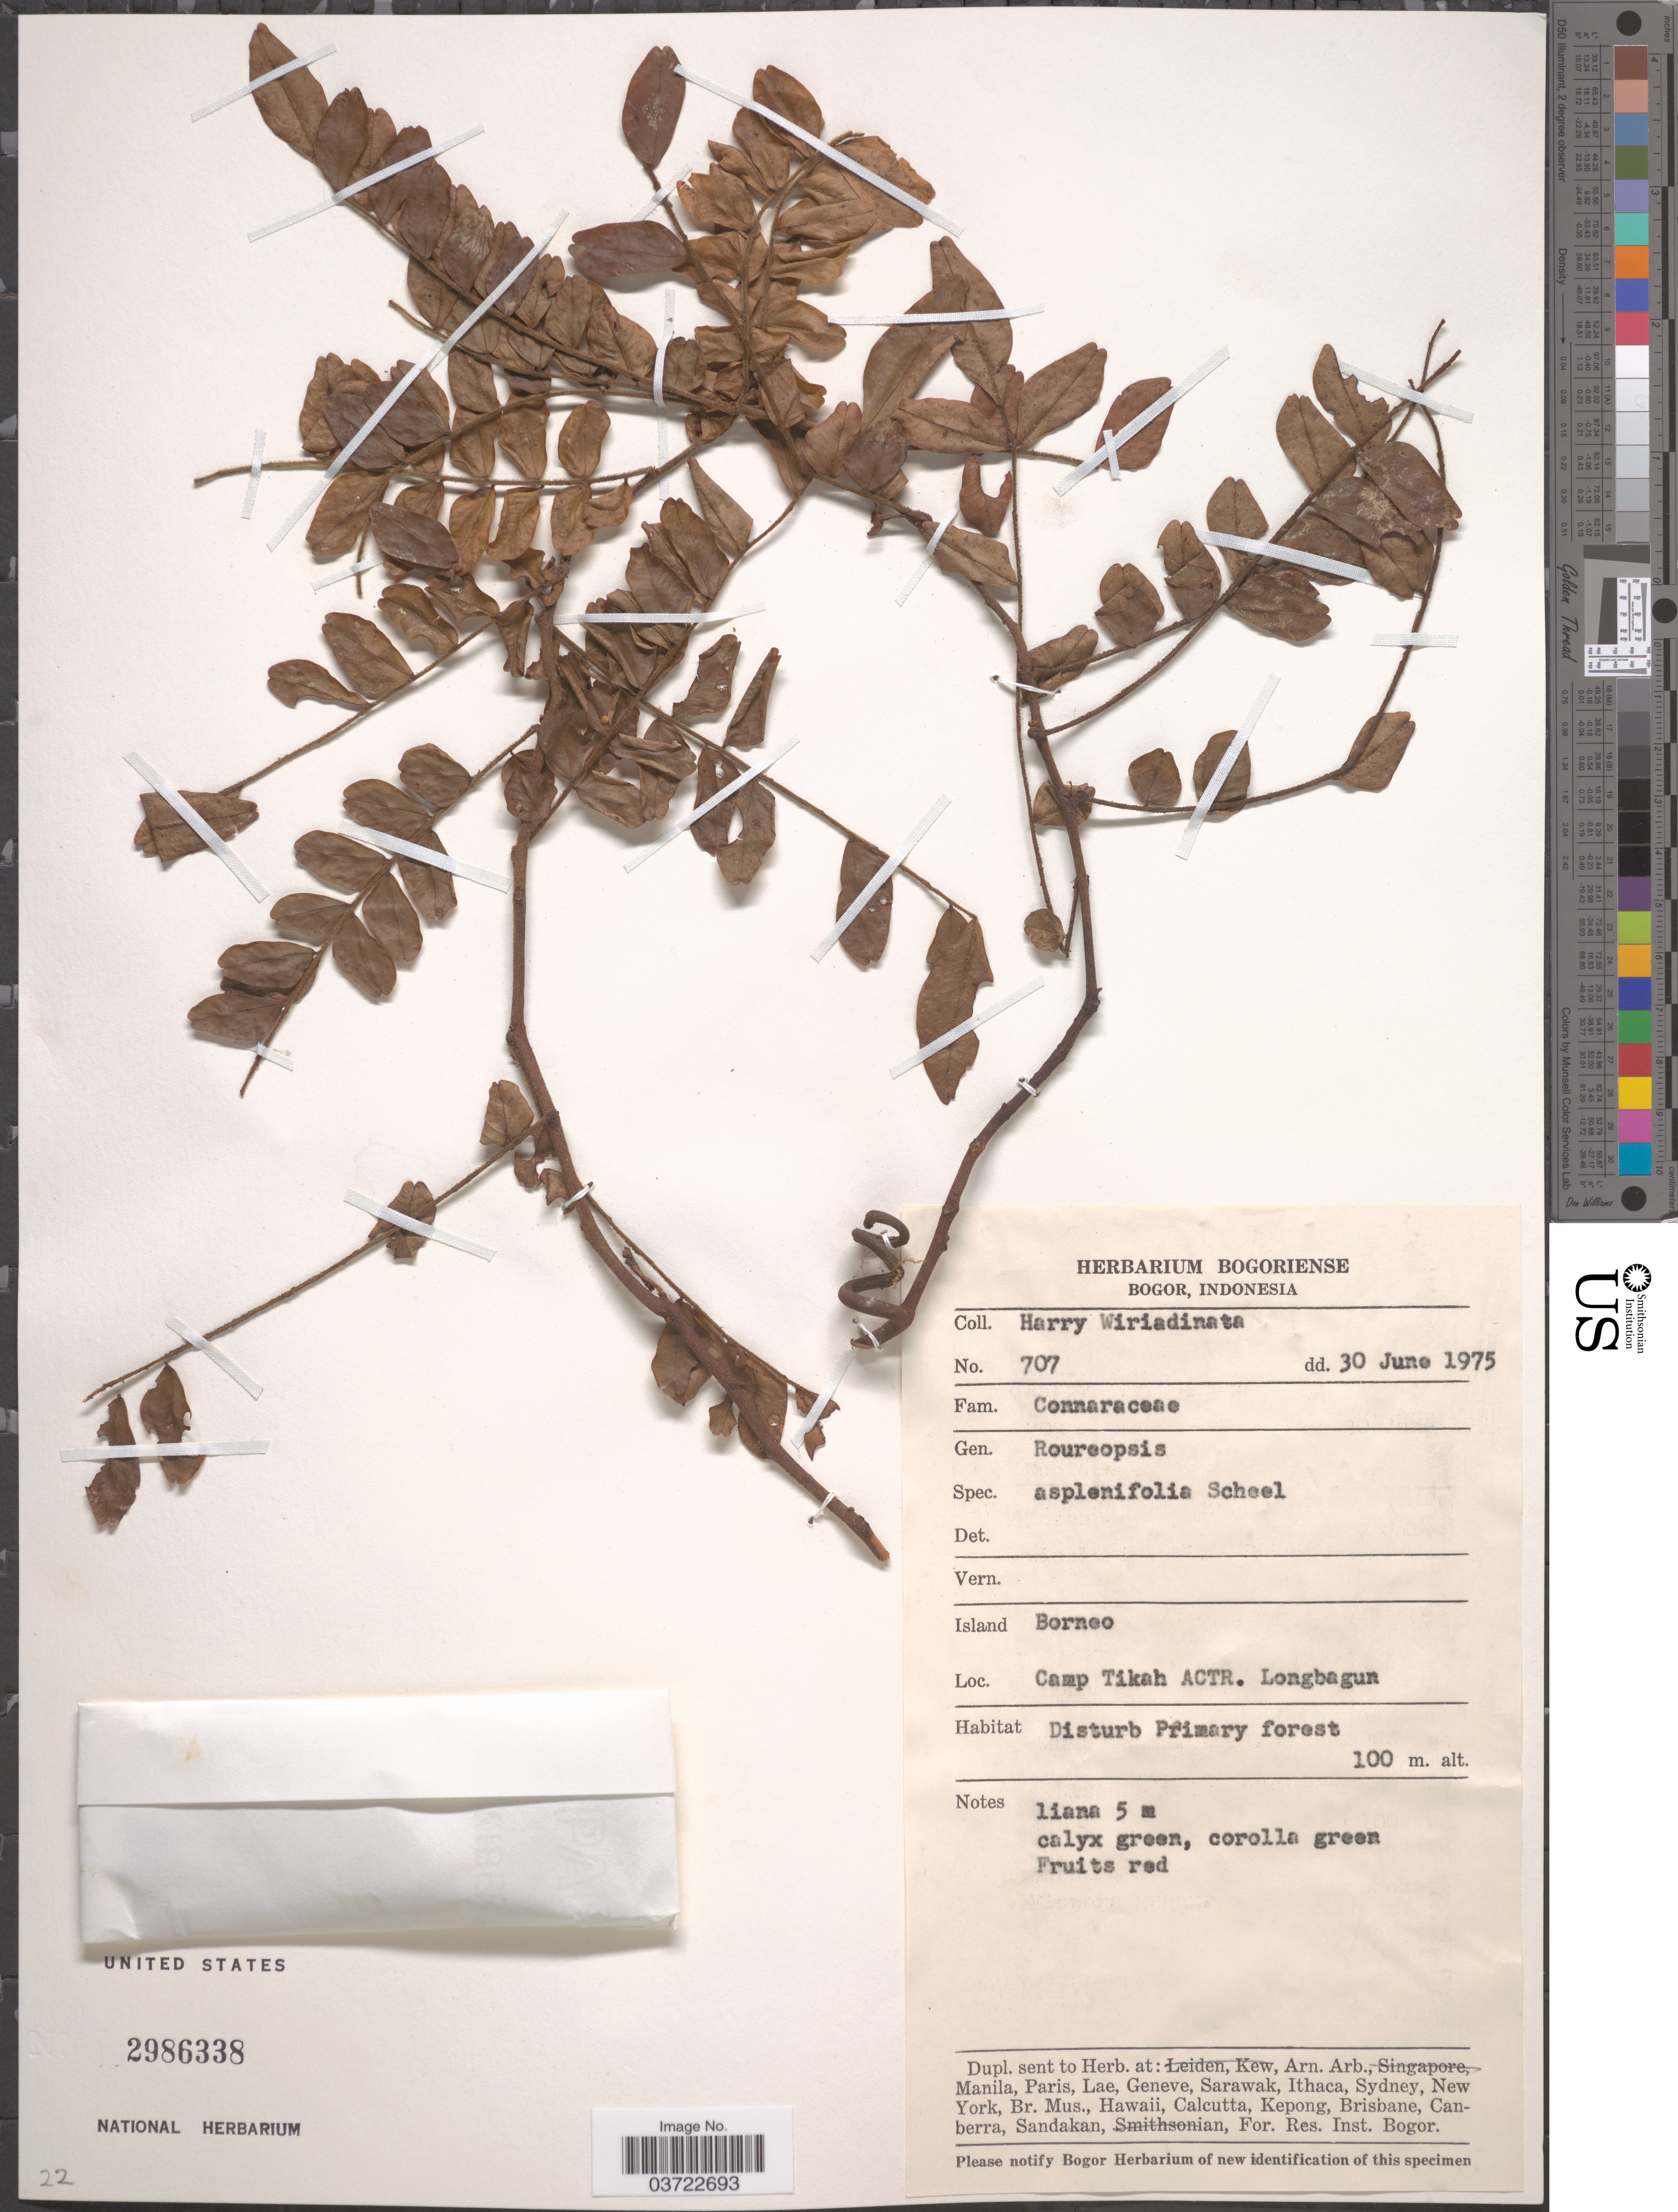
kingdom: Plantae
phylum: Tracheophyta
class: Magnoliopsida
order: Oxalidales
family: Connaraceae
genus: Rourea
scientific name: Rourea aspleniifolia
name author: (G. Schellenb.) Jongkind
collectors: H. Wiriadinata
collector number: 707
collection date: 1975-06-30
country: Indonesia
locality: Island Borneo. Camp Tikah ACTR. Longbagun.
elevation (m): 100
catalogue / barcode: US 2986338